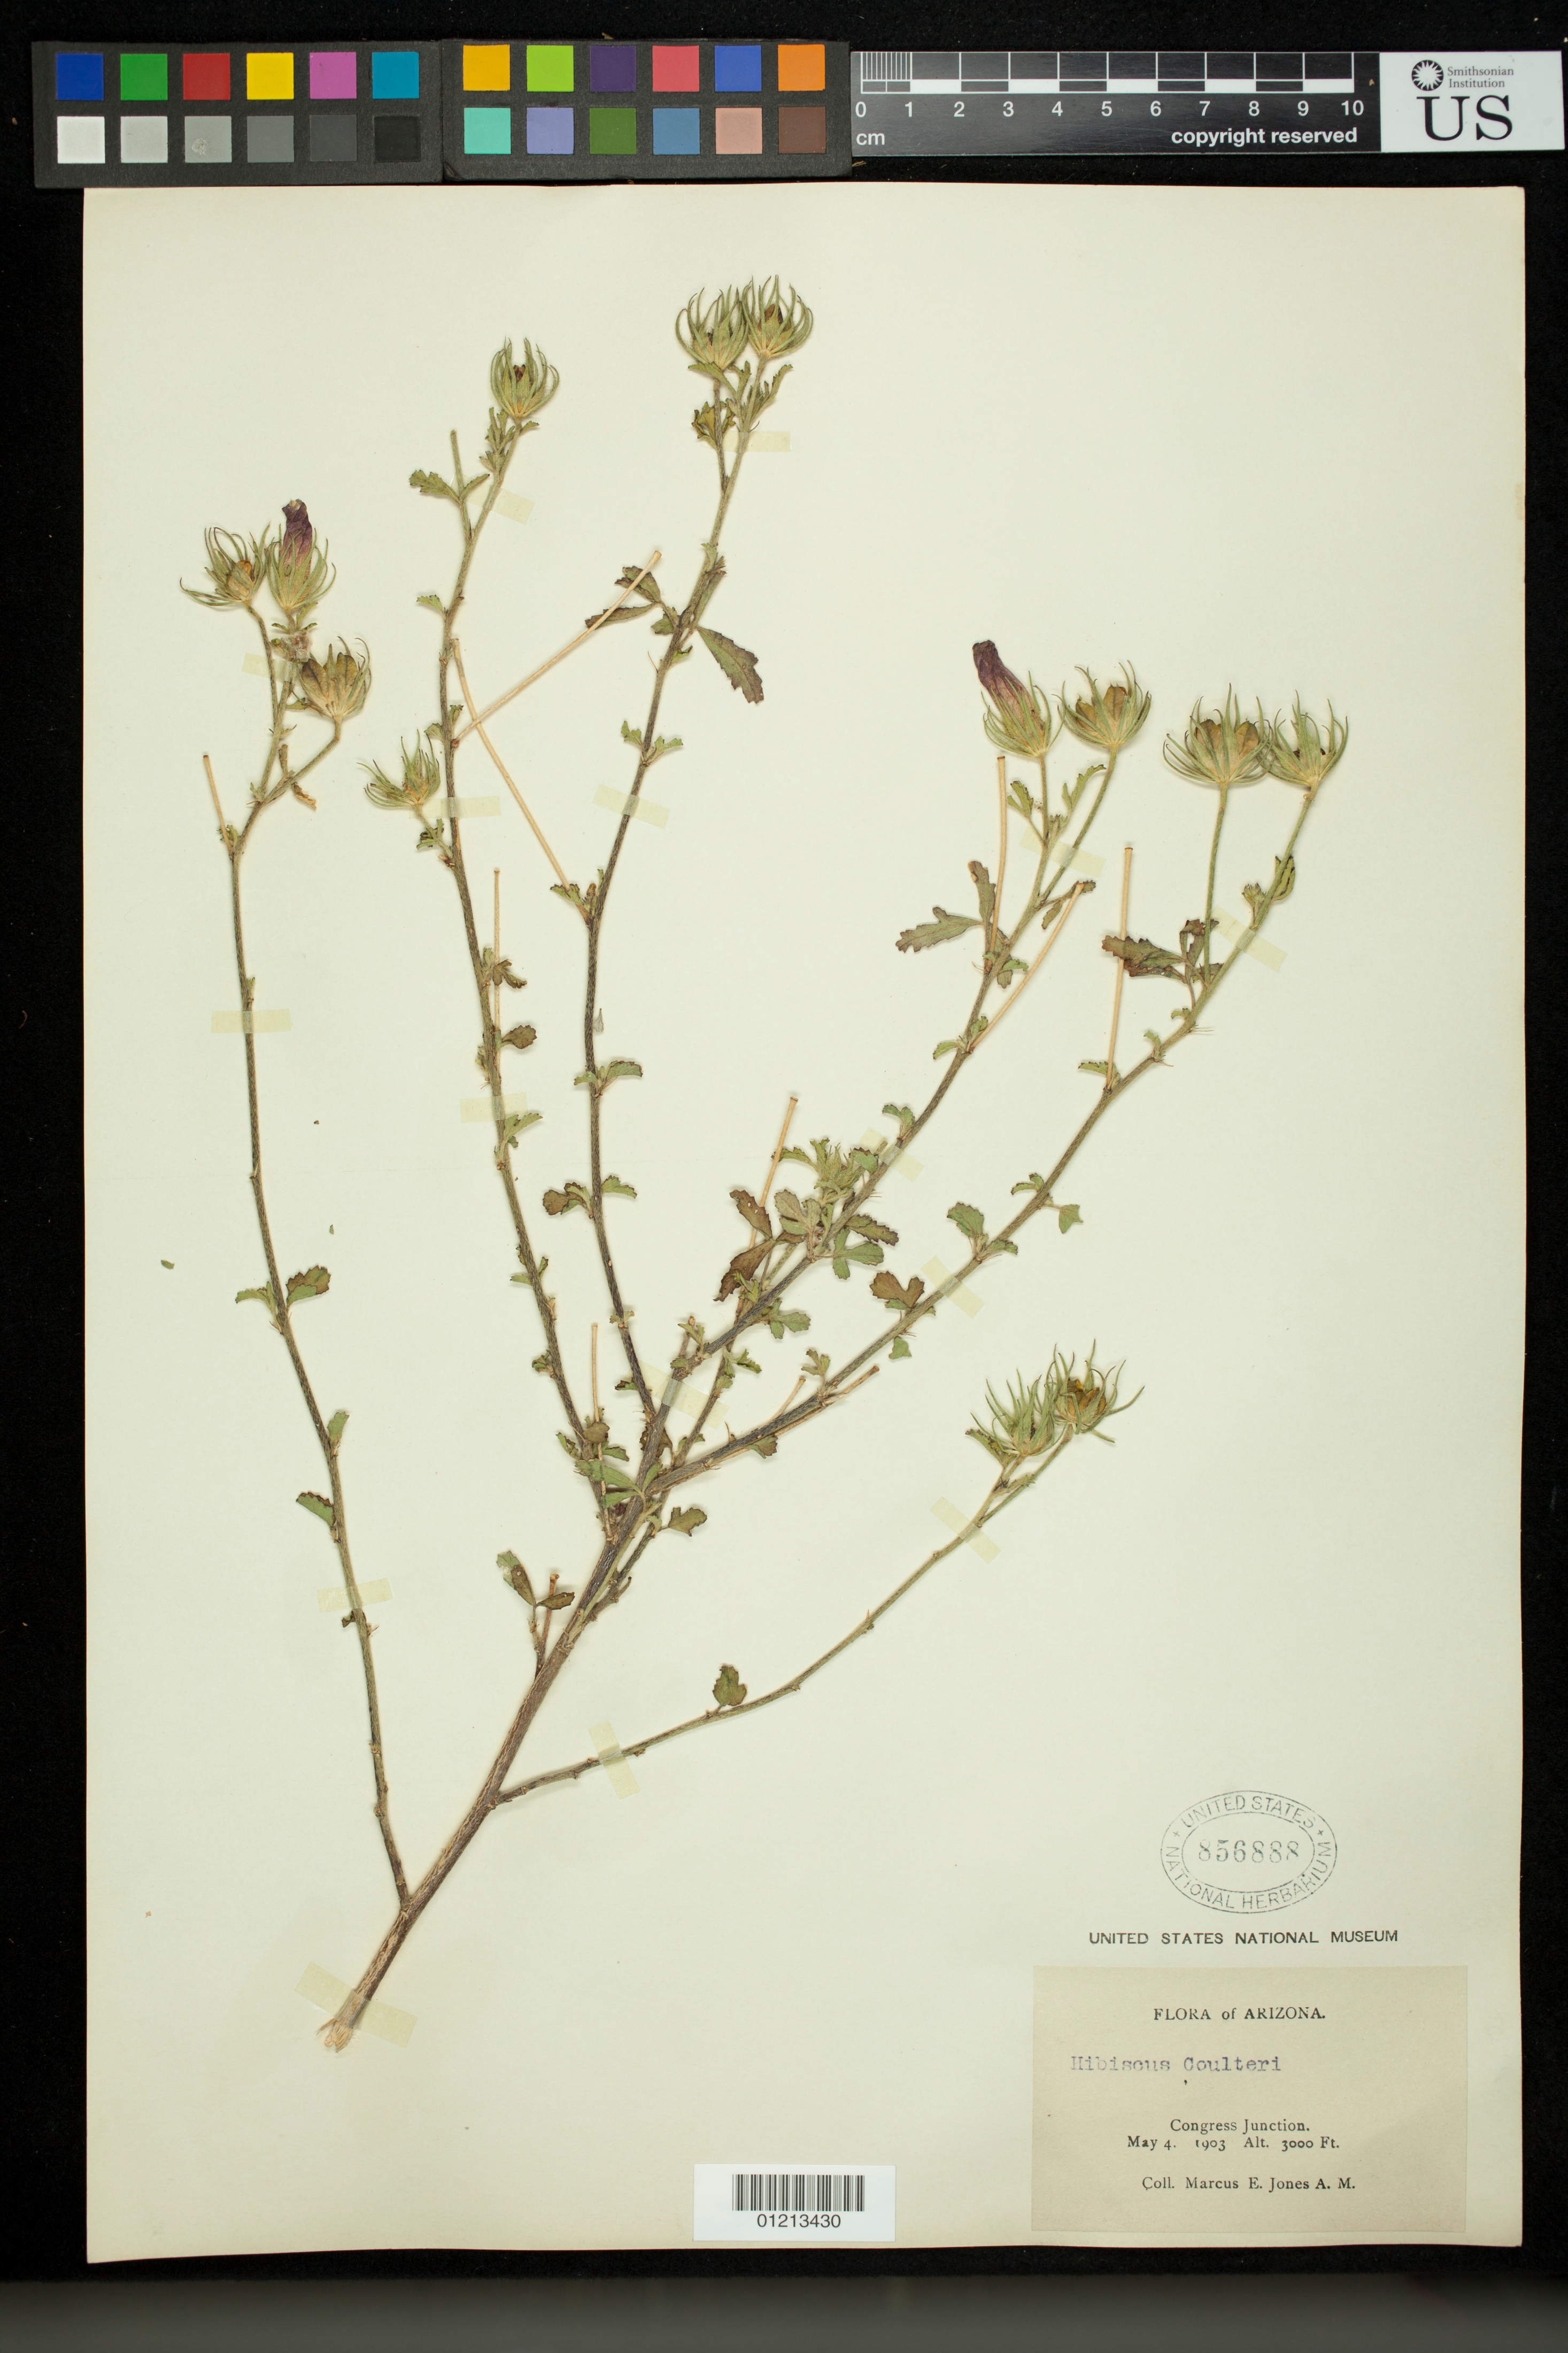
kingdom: Plantae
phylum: Tracheophyta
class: Magnoliopsida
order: Malvales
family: Malvaceae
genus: Hibiscus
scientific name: Hibiscus coulteri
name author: Harv. ex A. Gray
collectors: M. E. Jones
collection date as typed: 05 Apr 1903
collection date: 1903-04-05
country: United States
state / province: Arizona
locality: Congress Junction.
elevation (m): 914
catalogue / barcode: US 856888